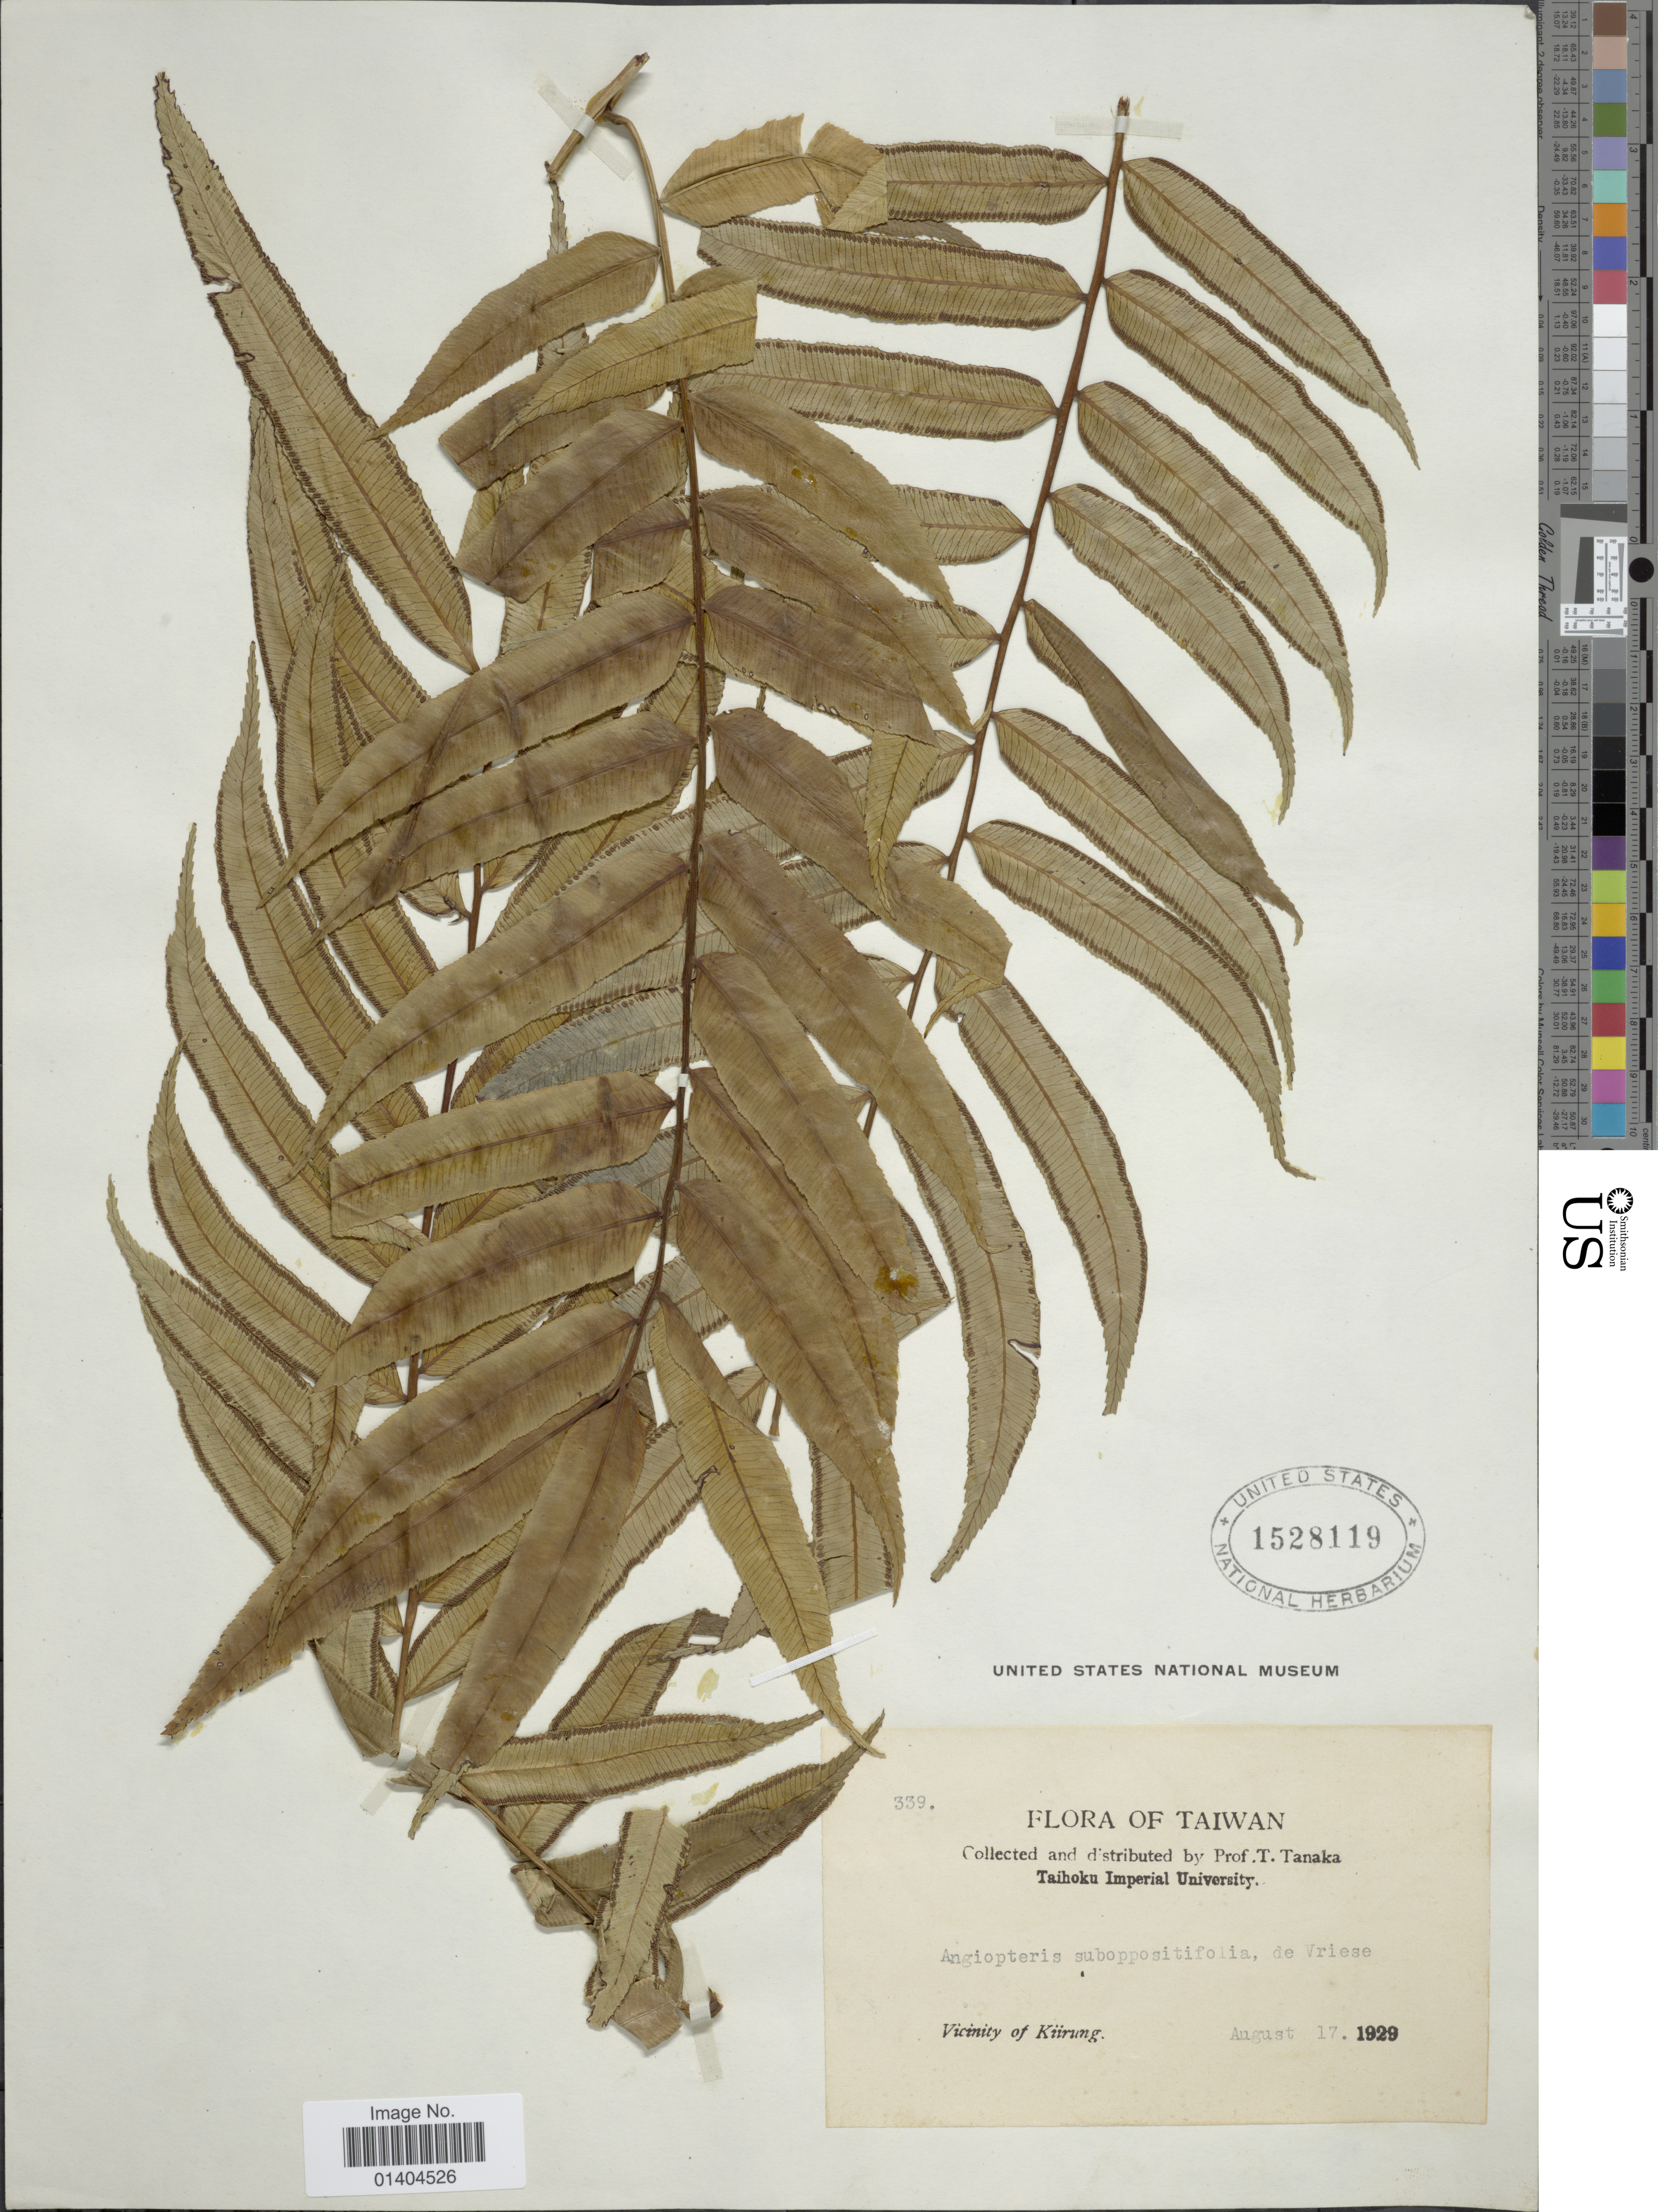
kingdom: Plantae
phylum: Tracheophyta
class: Polypodiopsida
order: Marattiales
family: Marattiaceae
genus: Angiopteris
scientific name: Angiopteris suboppositifolia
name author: de Vriese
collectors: T. Tanaka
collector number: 339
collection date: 1929-08-17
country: Taiwan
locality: Vicinity of Kiirung.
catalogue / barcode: US 1528119